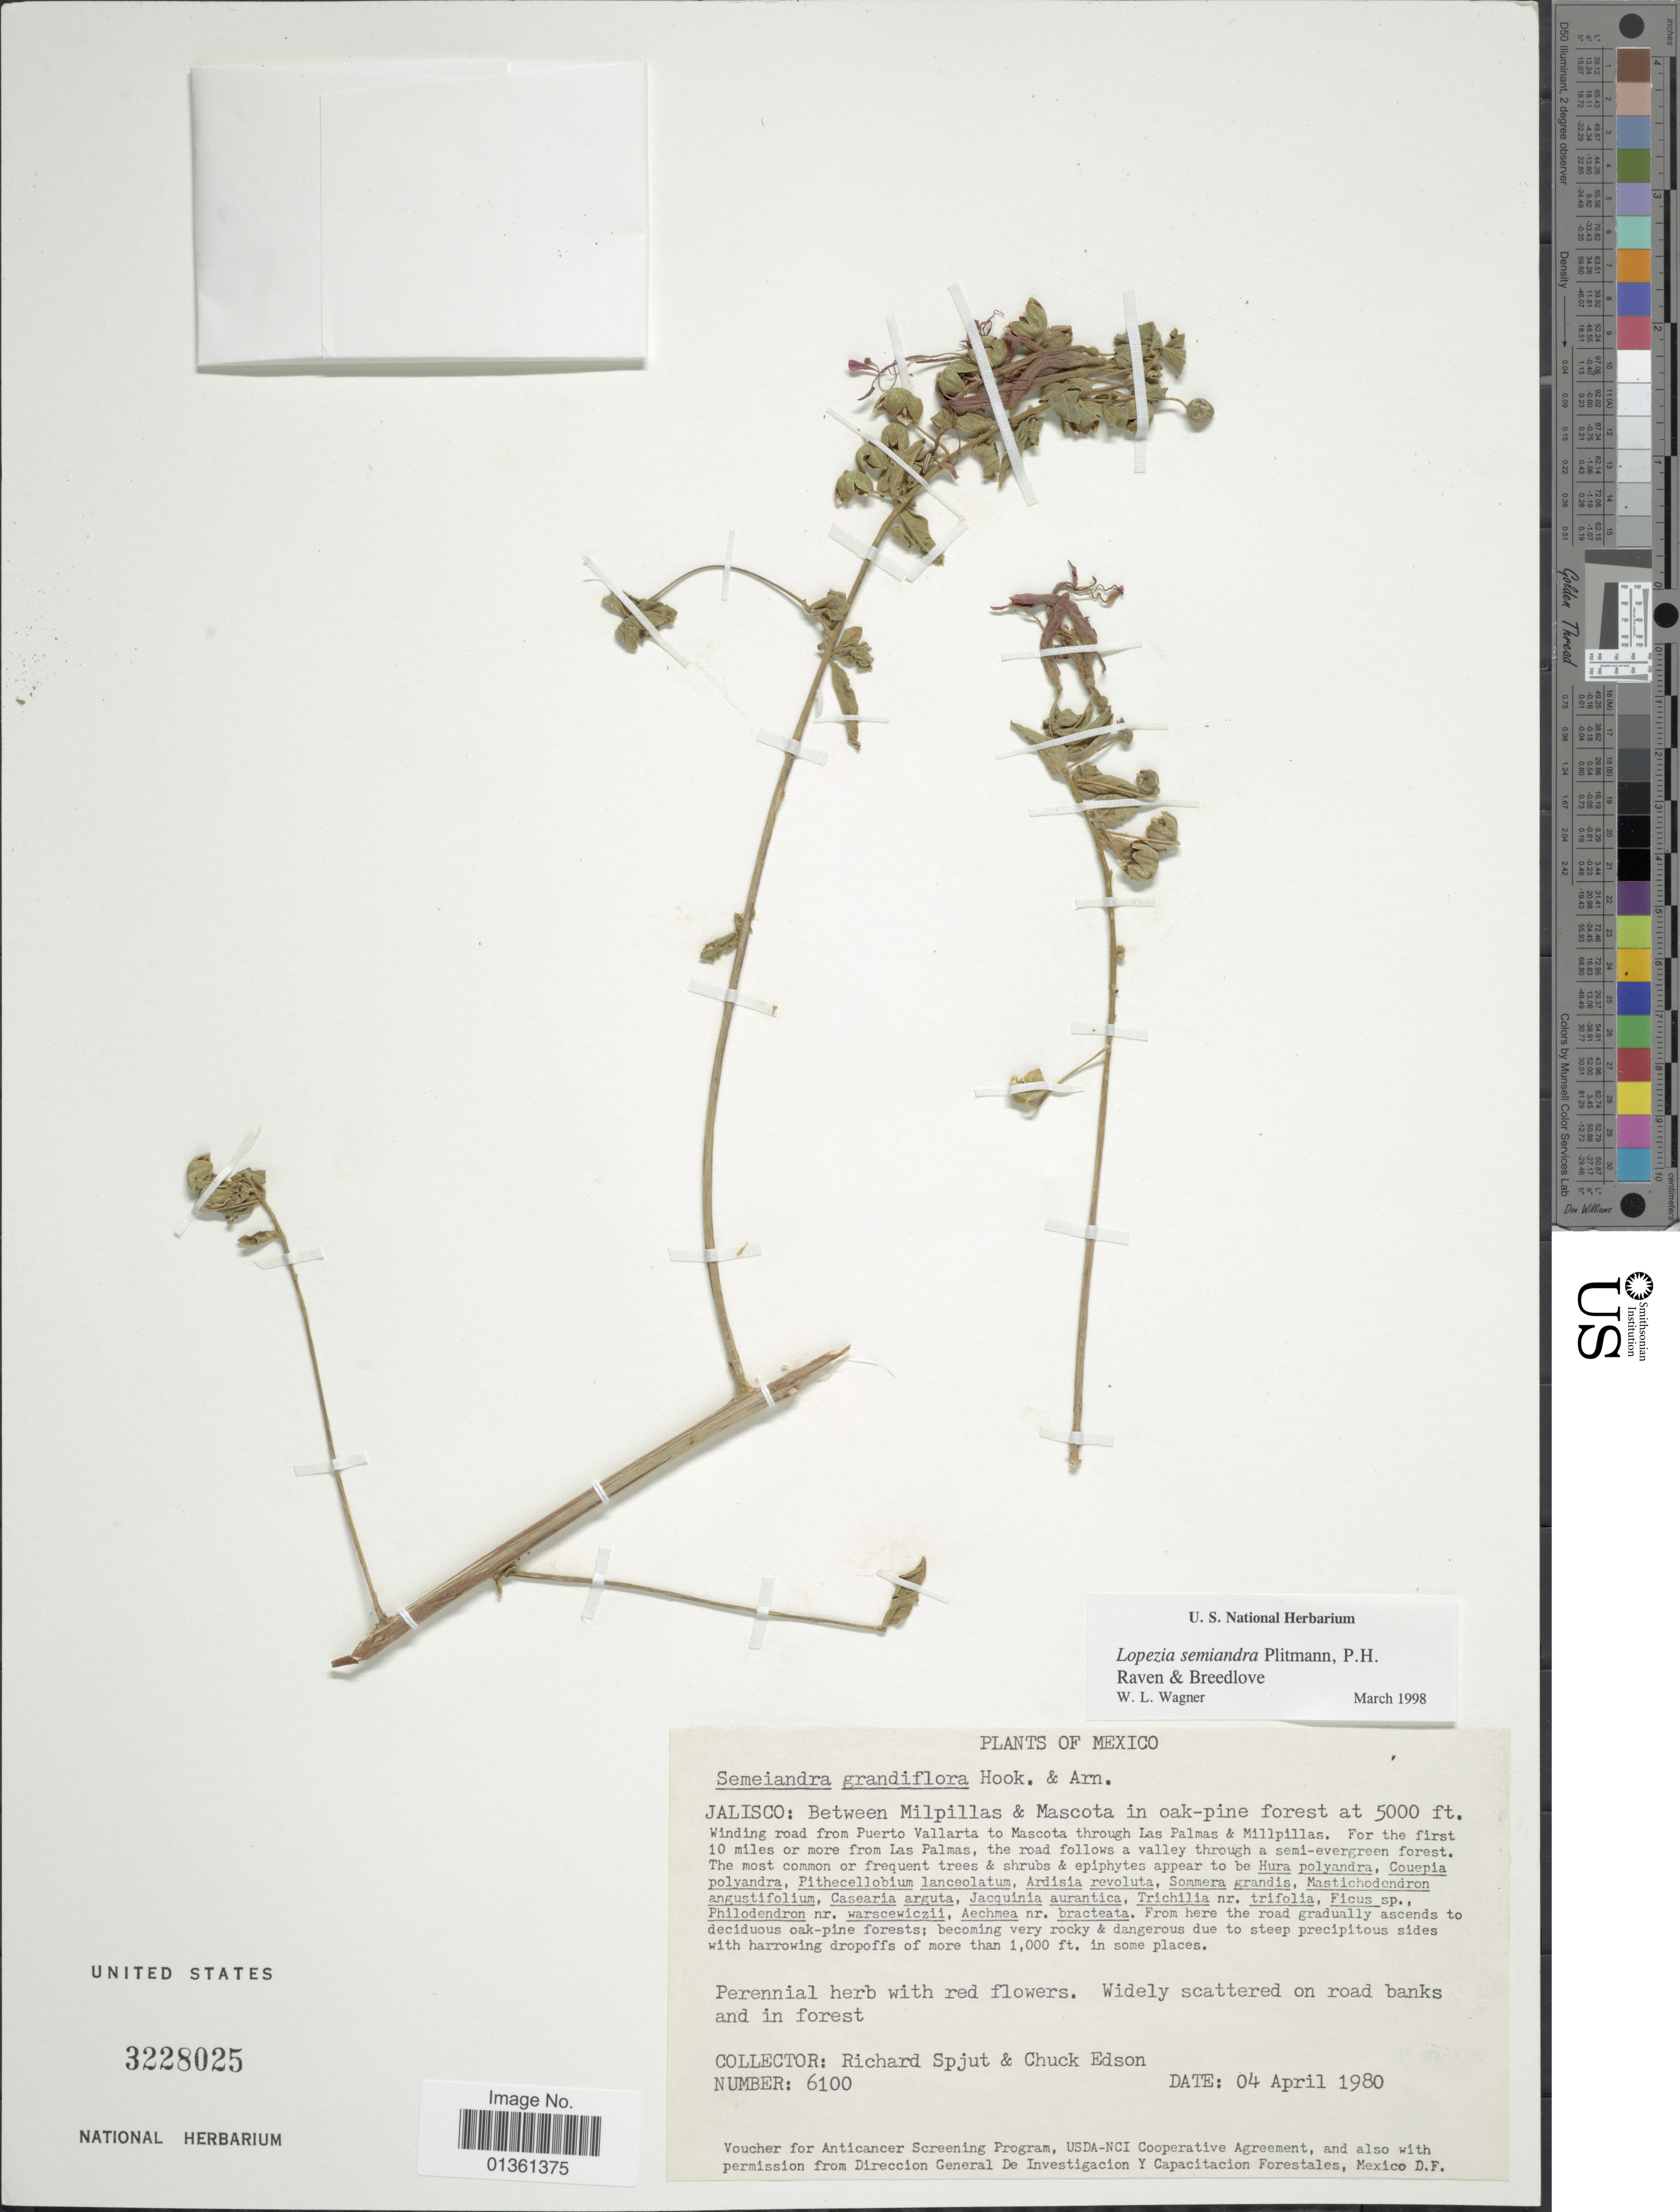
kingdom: Plantae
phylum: Tracheophyta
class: Magnoliopsida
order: Myrtales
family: Onagraceae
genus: Lopezia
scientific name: Lopezia semeiandra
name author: Plitmann et al.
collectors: R. Spjut & C. Edson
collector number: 6100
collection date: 1980-04-04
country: Mexico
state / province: Jalisco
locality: Between Milpillas & Mascota in oak-pine forest.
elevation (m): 1524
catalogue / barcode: US 3228025